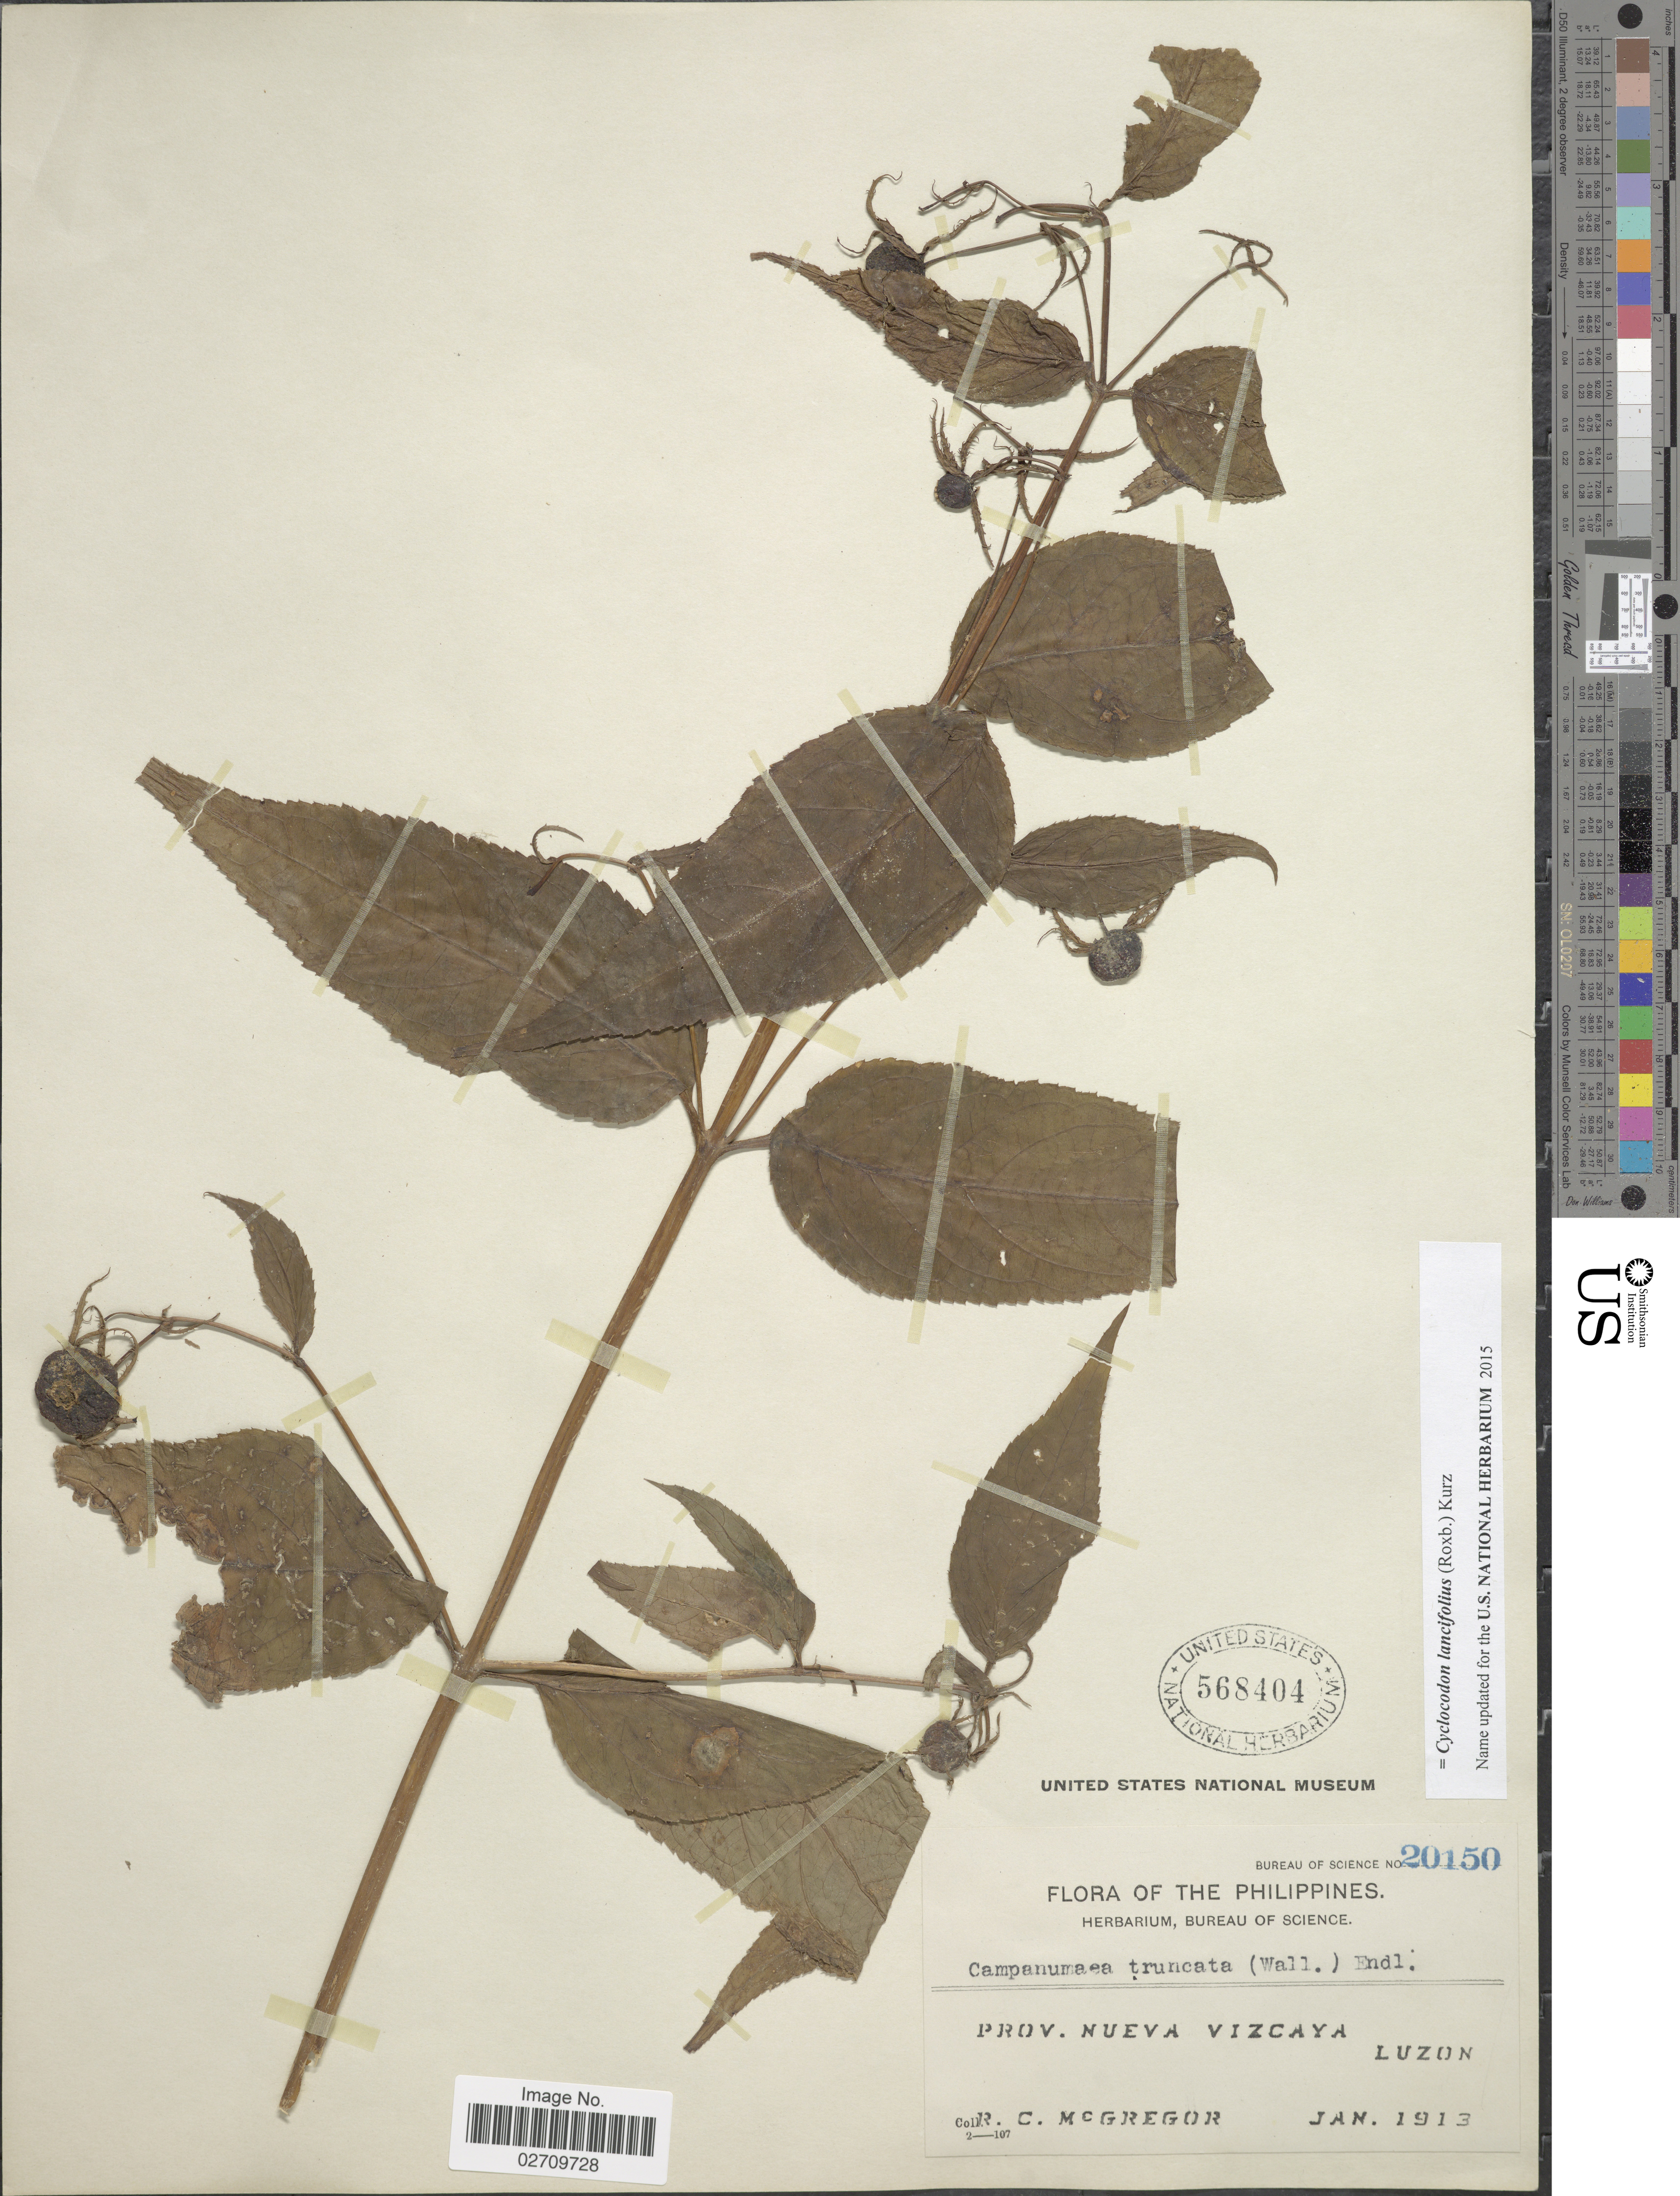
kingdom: Plantae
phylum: Tracheophyta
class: Magnoliopsida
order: Asterales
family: Campanulaceae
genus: Cyclocodon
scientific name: Cyclocodon lancifolius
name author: (Roxb.) Kurz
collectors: R. C. McGregor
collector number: Bureau of Science 20150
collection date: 1913-01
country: Philippines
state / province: Cagayan Valley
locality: Prov. Nueva Vizcaya, Luzon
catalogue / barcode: US 568404